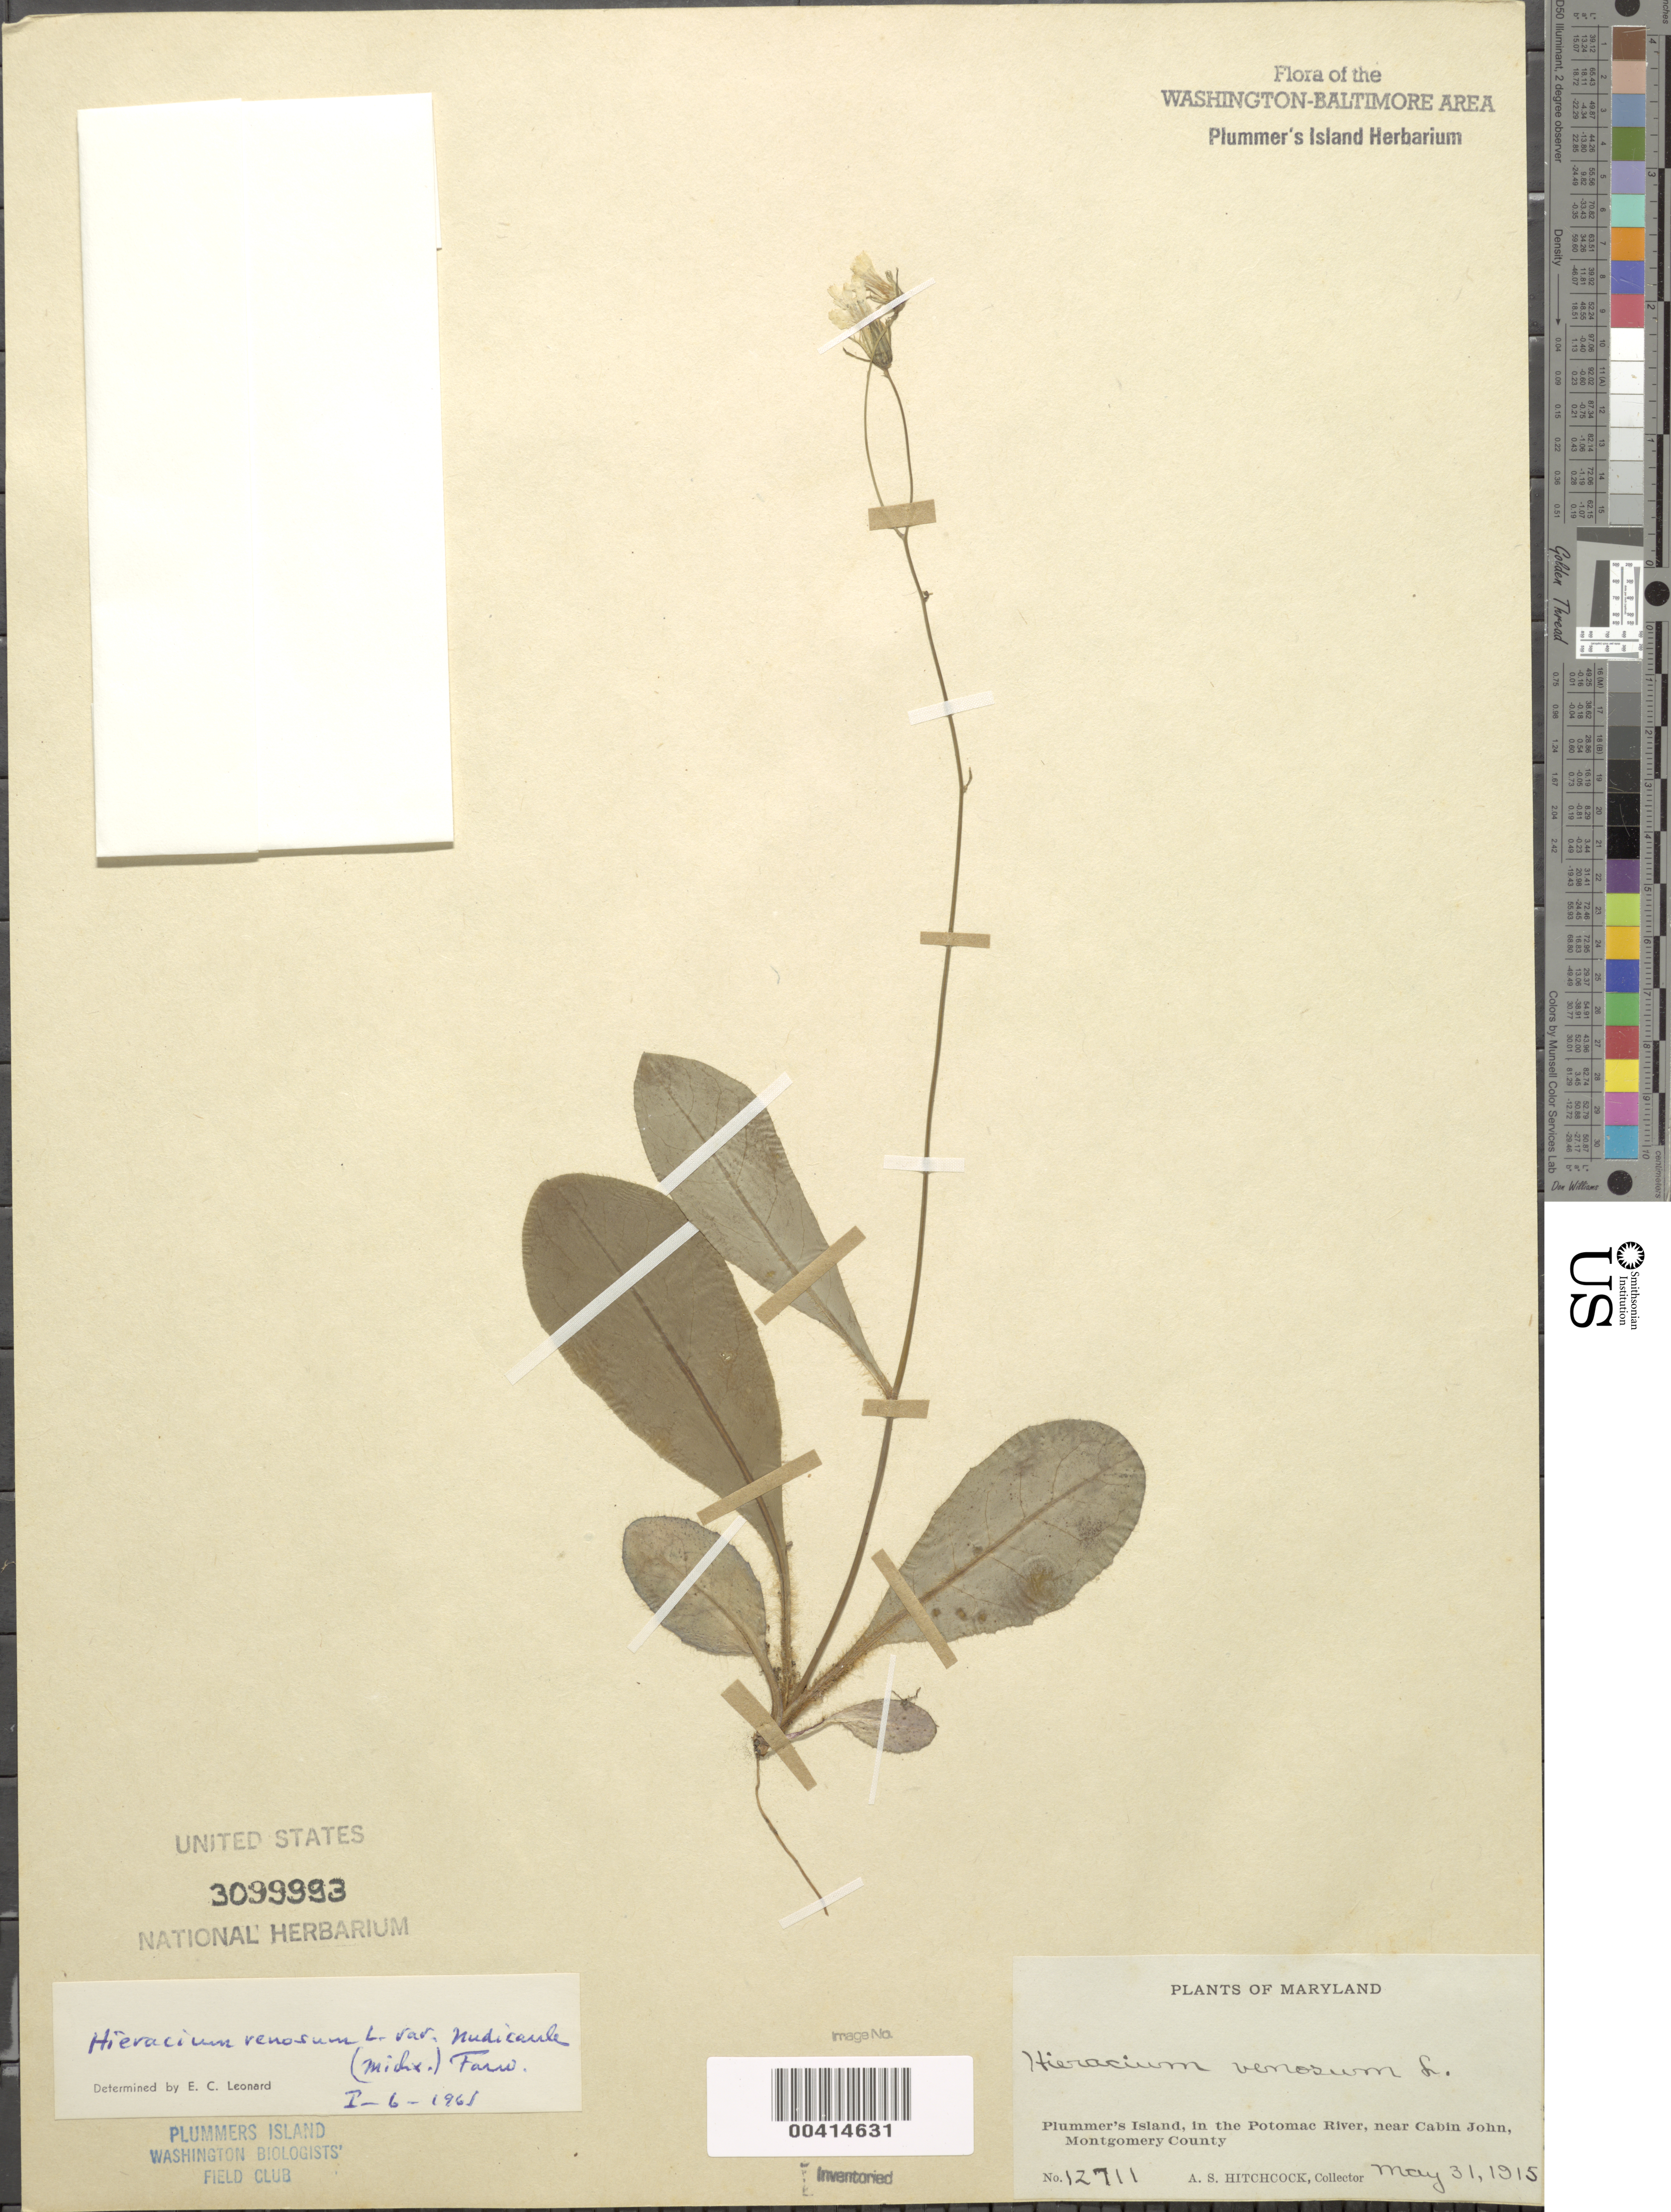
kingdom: Plantae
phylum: Tracheophyta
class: Magnoliopsida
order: Asterales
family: Asteraceae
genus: Hieracium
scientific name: Hieracium venosum var. nudicaule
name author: Farw.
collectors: A. S. Hitchcock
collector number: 12711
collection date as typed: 31 May 1915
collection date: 1915-05-31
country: United States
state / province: Maryland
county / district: Montgomery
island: Plummers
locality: Plummer's Island C. & O. Canal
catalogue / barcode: US 3099993